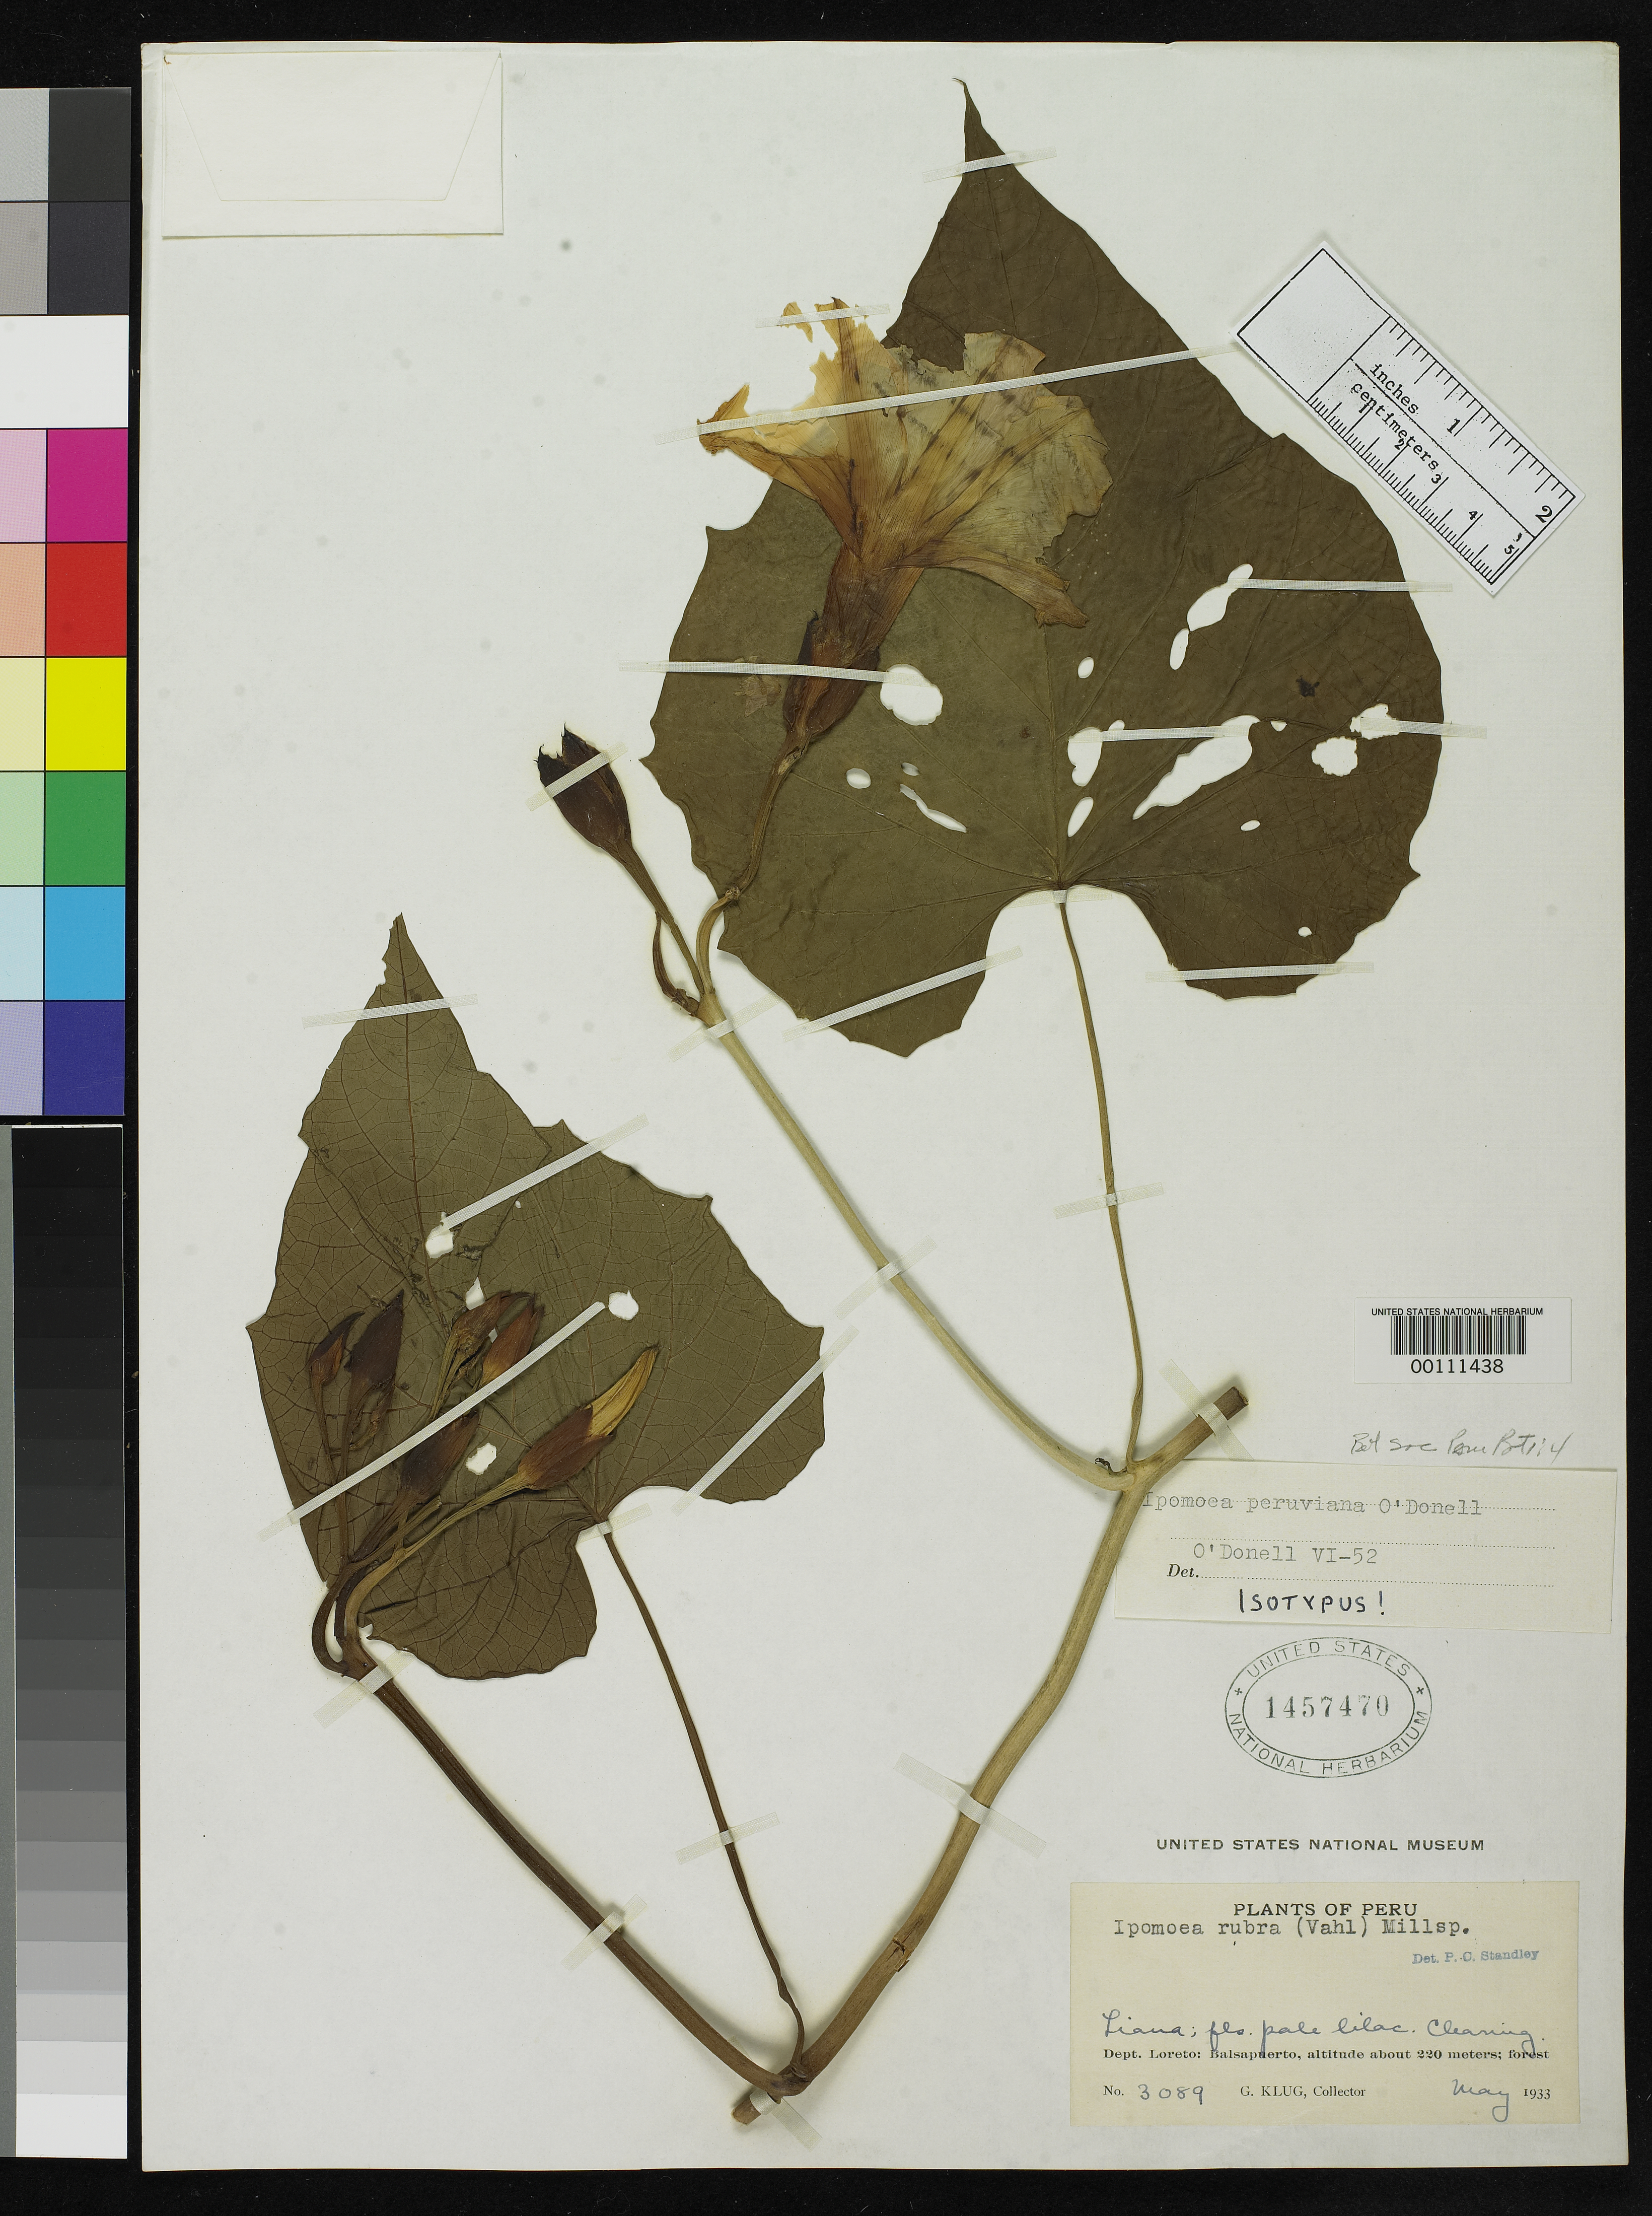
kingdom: Plantae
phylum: Tracheophyta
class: Magnoliopsida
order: Solanales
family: Convolvulaceae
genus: Ipomoea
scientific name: Ipomoea peruviana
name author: O'Donell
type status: Isotype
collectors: G. Klug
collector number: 3089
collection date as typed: May 1933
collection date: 1933-05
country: Peru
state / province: Loreto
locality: Balsapuerto.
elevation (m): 220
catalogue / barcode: US 1457470